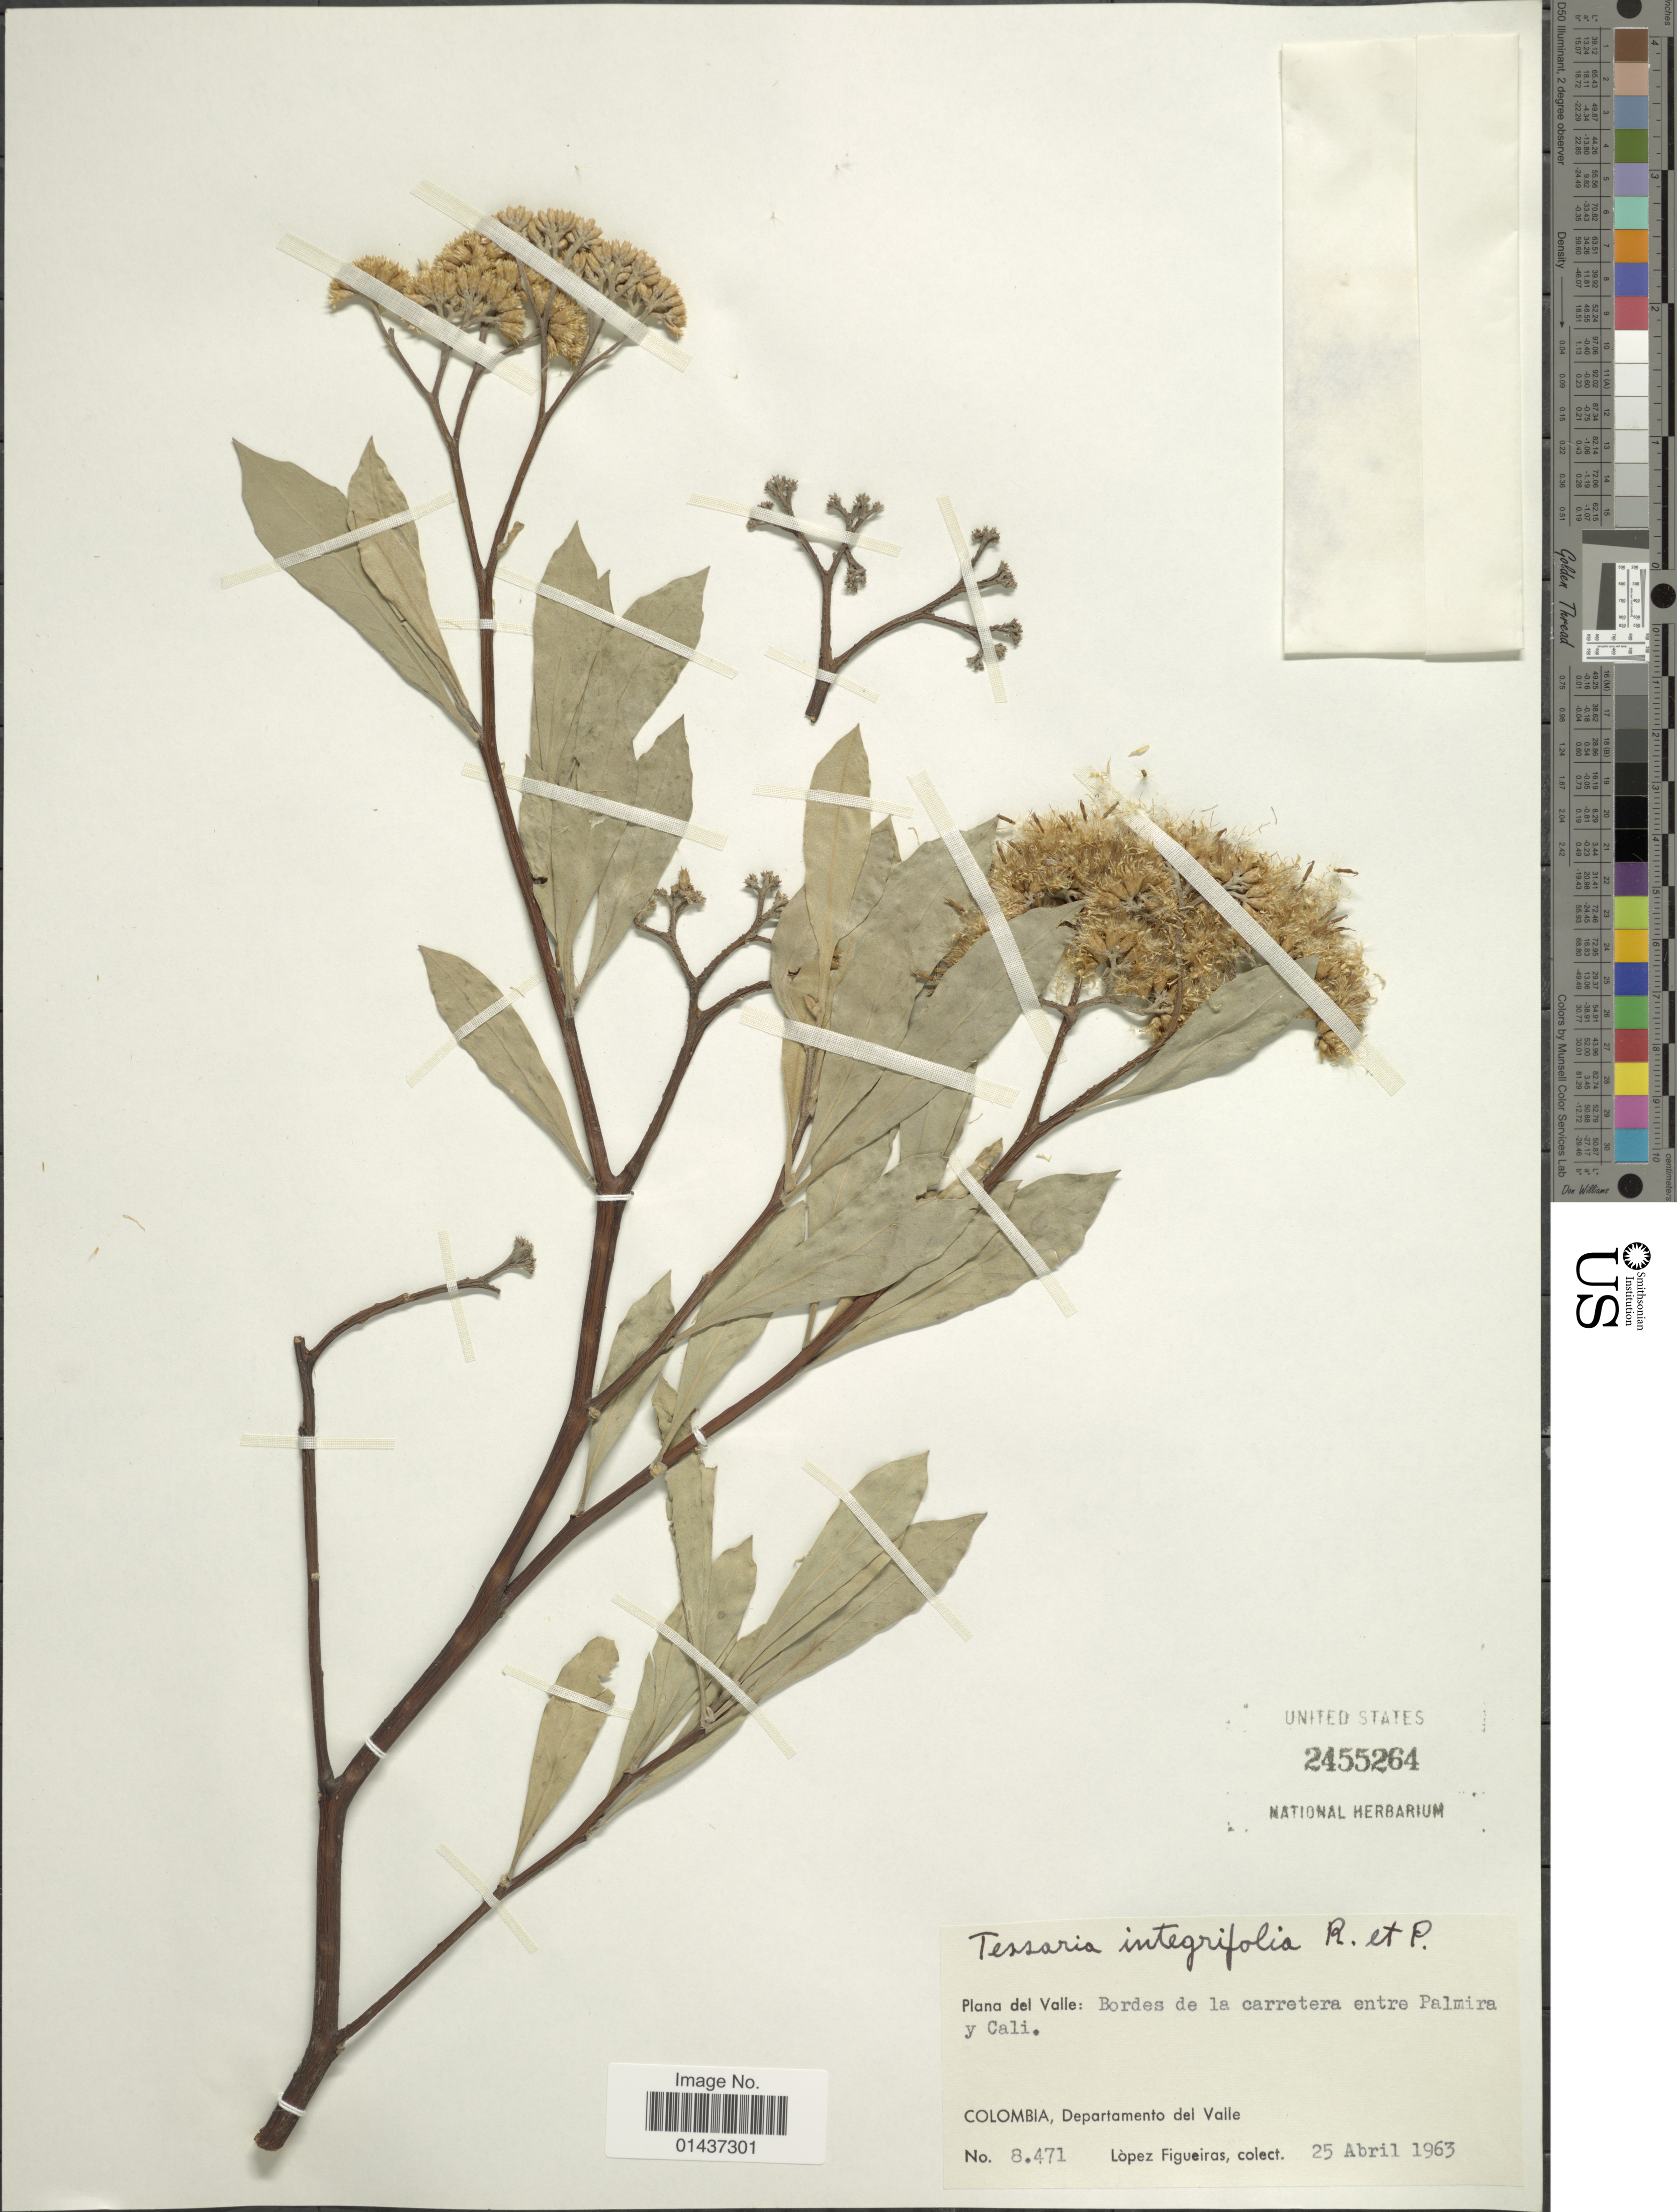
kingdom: Plantae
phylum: Tracheophyta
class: Magnoliopsida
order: Asterales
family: Asteraceae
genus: Tessaria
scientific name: Tessaria integrifolia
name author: Ruiz & Pav.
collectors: M. López Figueiras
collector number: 8471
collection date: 1963-04-25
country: Colombia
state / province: Valle del Cauca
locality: Plana del Valle: Bordes de la carretera entre Palmira y Cali, Departamento del Valle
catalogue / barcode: US 2455264